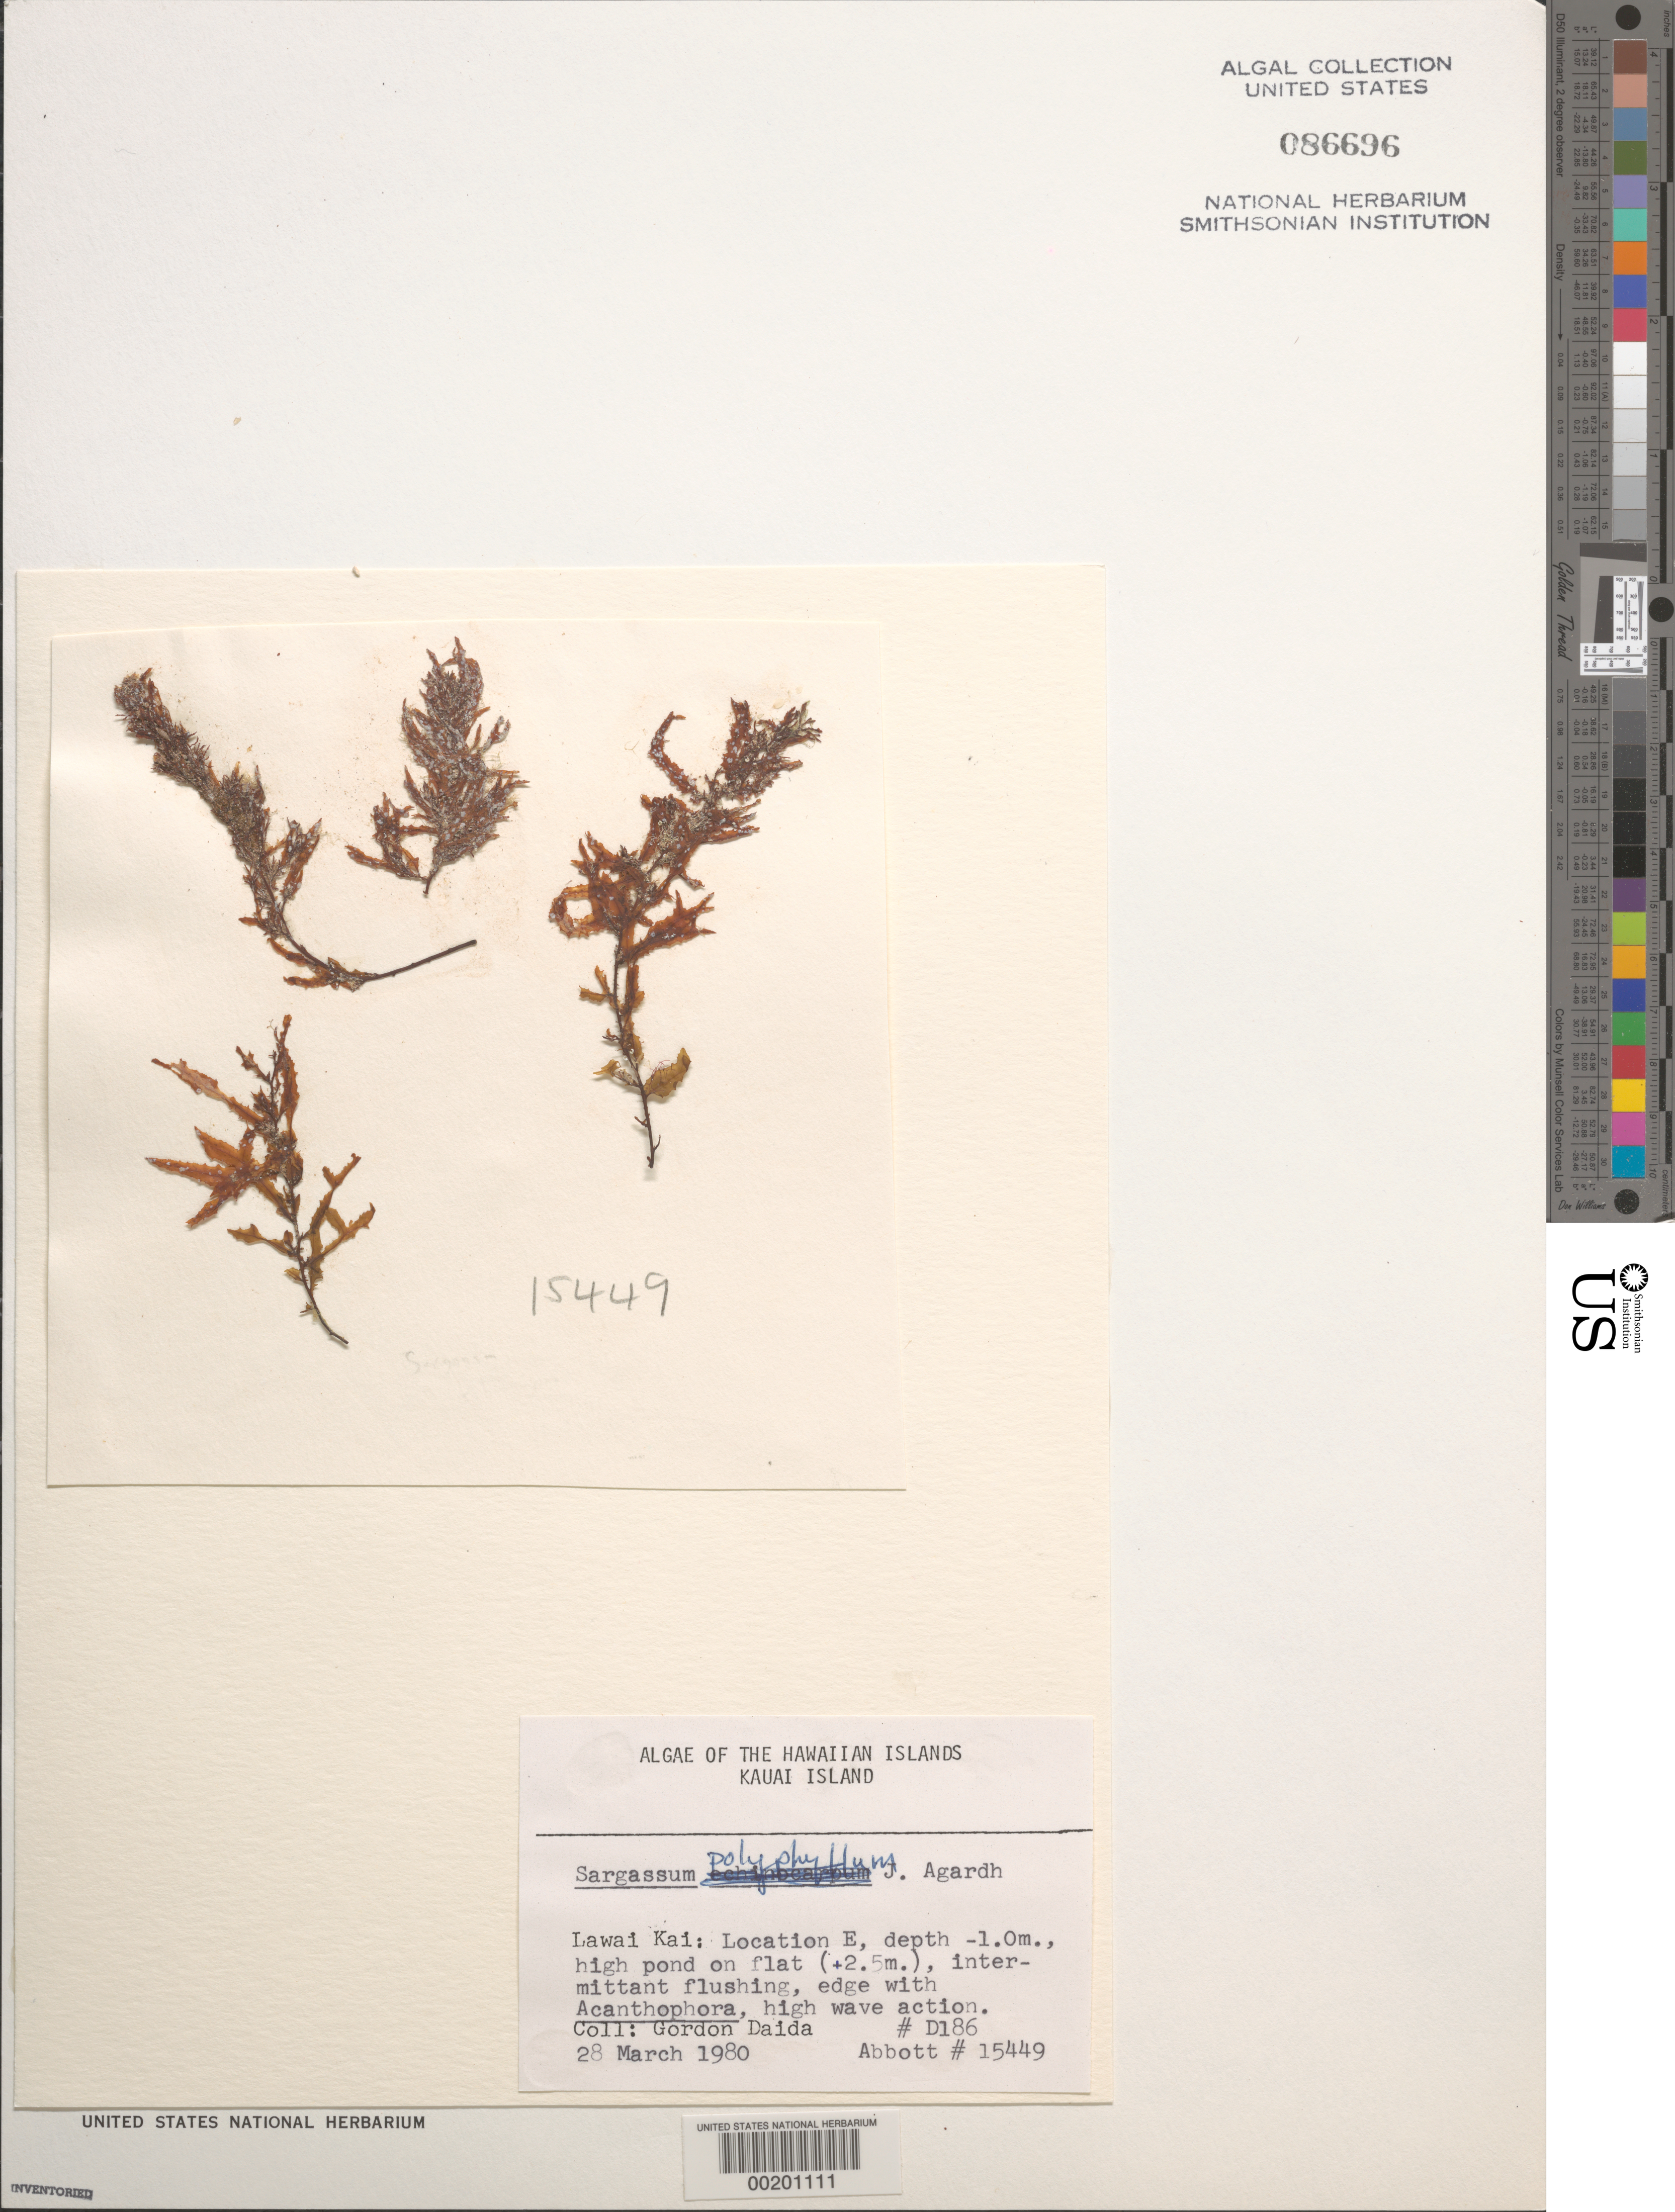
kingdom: Chromista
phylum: Ochrophyta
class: Phaeophyceae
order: Fucales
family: Sargassaceae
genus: Sargassum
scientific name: Sargassum polyphyllum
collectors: G. Daida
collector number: D186 & IAA 15449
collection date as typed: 28 Mar 1980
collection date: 1980-03-28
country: United States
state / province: Hawaii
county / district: Kauai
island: Kaua'i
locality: Lawai Kai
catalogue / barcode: US 86696